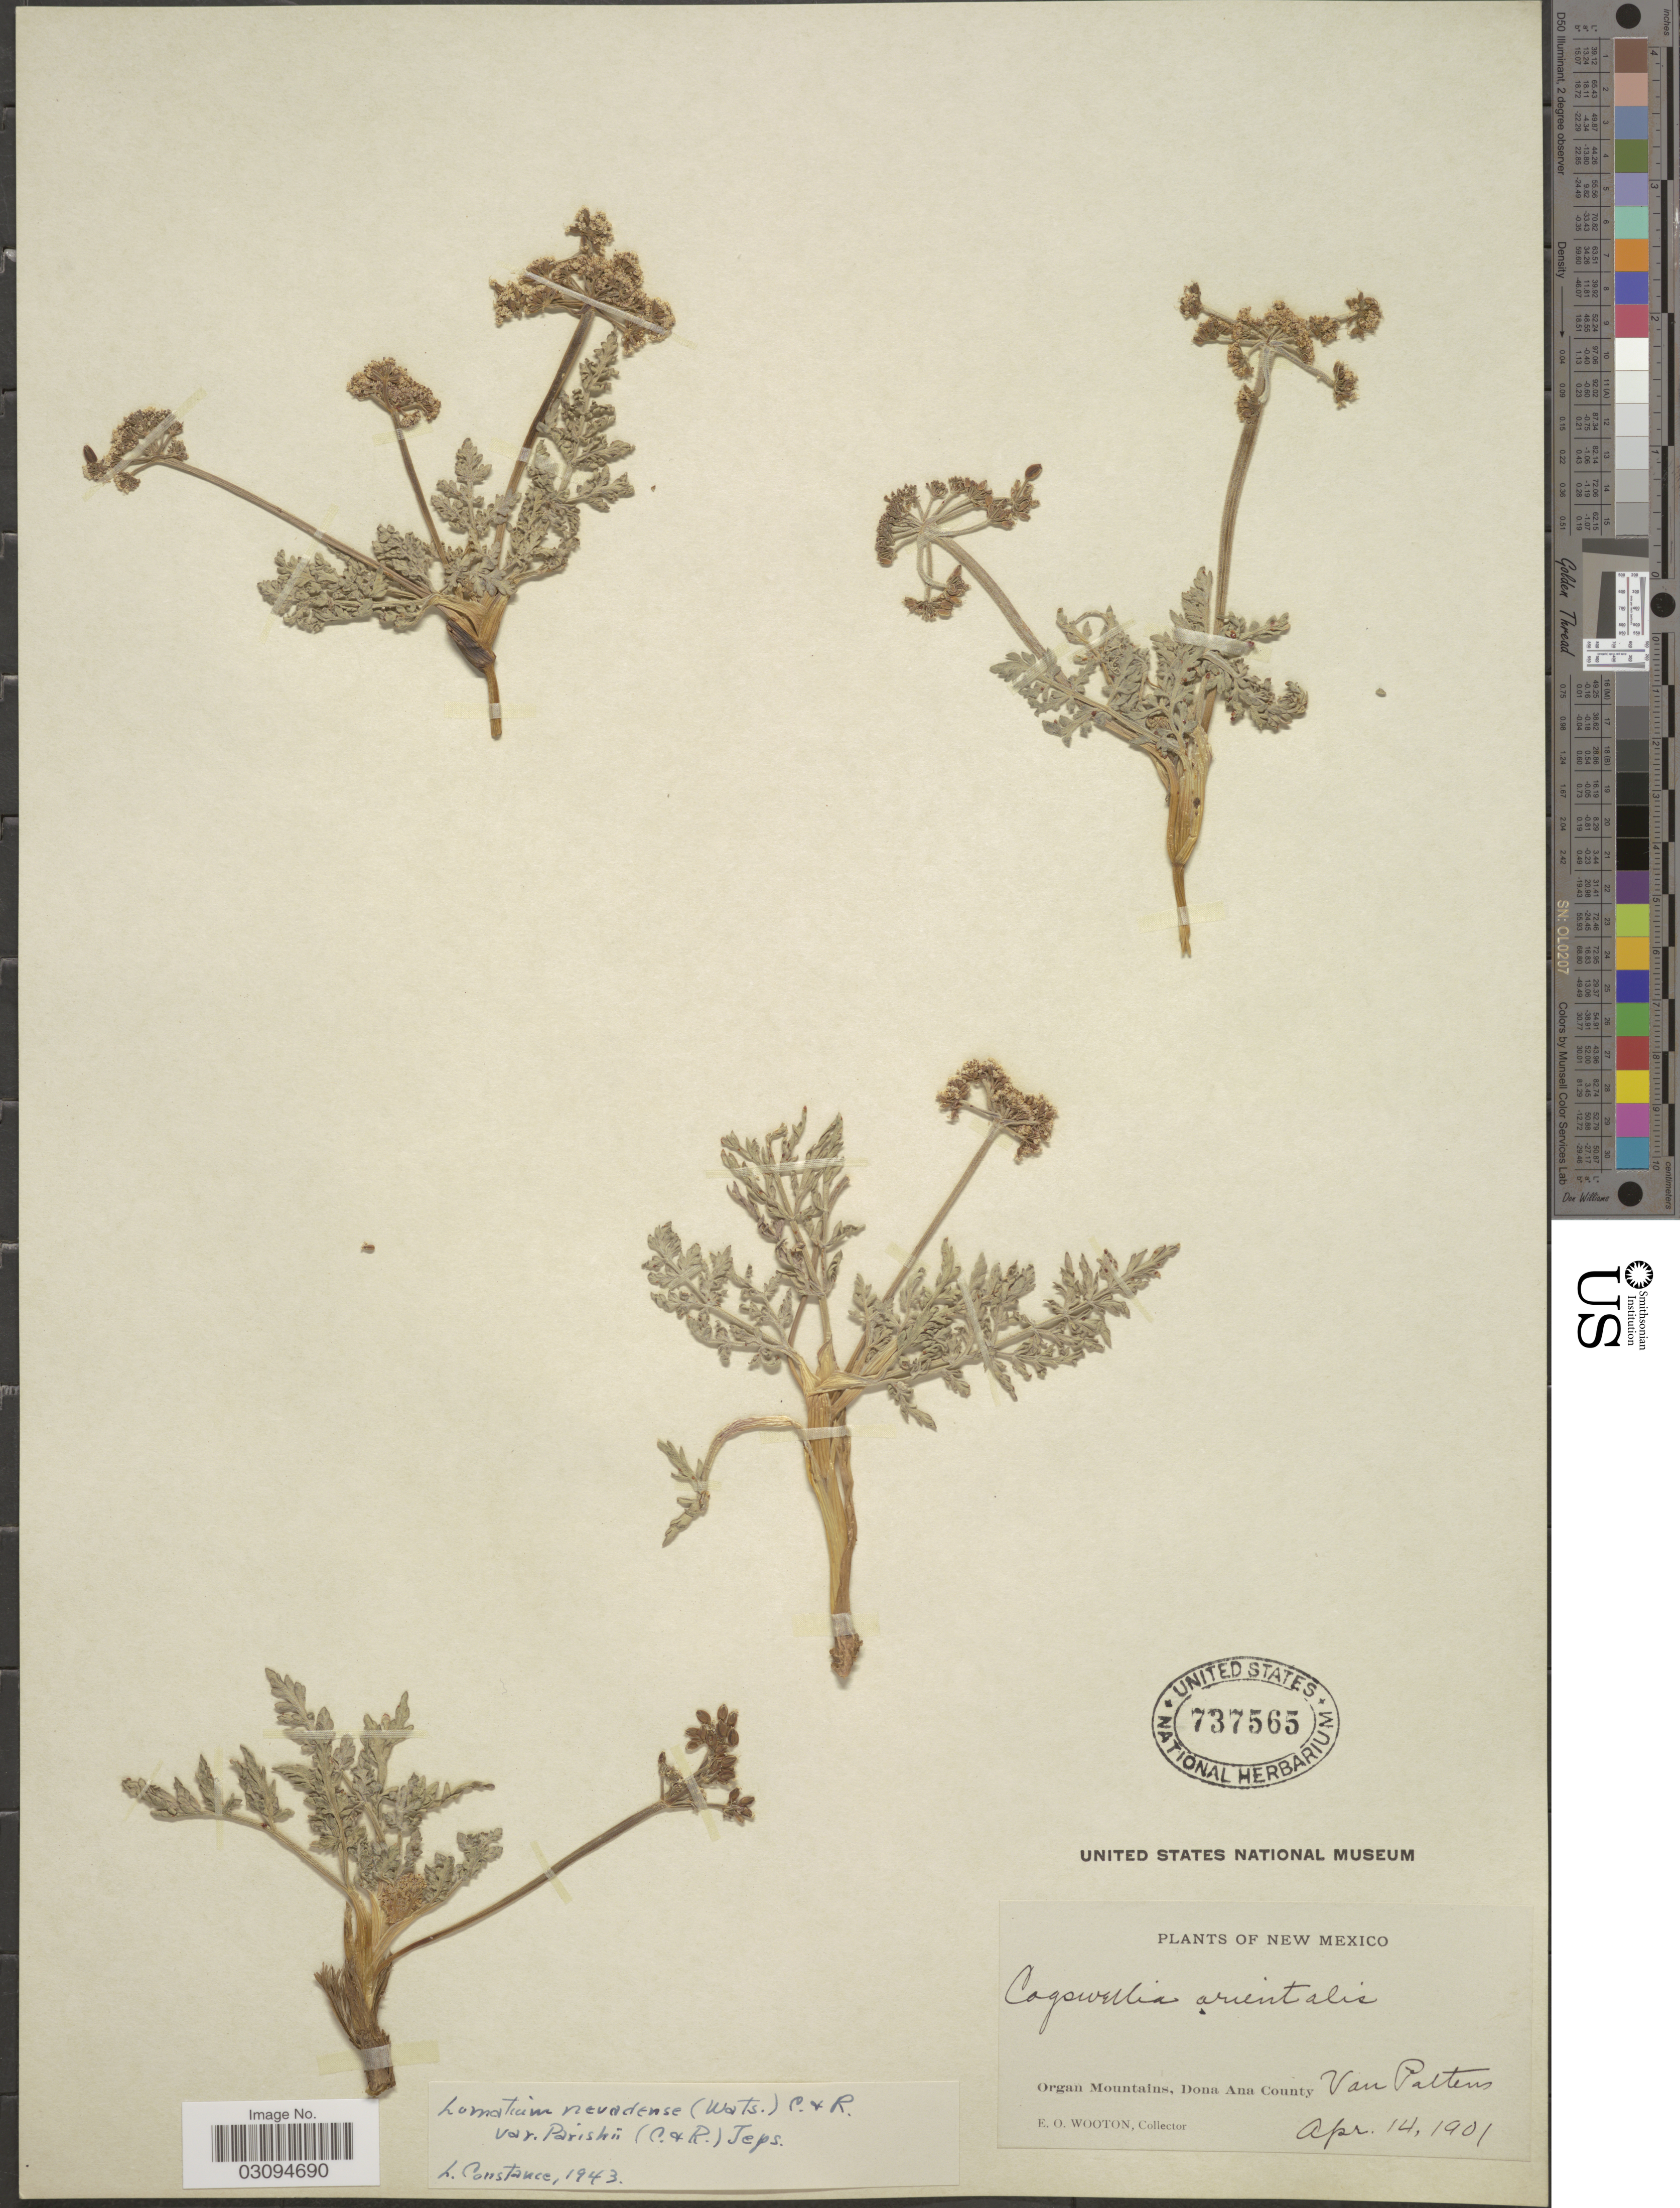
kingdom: Plantae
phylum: Tracheophyta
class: Magnoliopsida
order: Apiales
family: Apiaceae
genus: Lomatium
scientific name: Lomatium nevadense var. parishii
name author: (J.M. Coult. & Rose) Jeps.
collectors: E. O. Wooton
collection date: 1901-04-14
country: United States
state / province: New Mexico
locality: Organ Mountains, Dona Ana County Van Paltens.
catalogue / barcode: US 737565